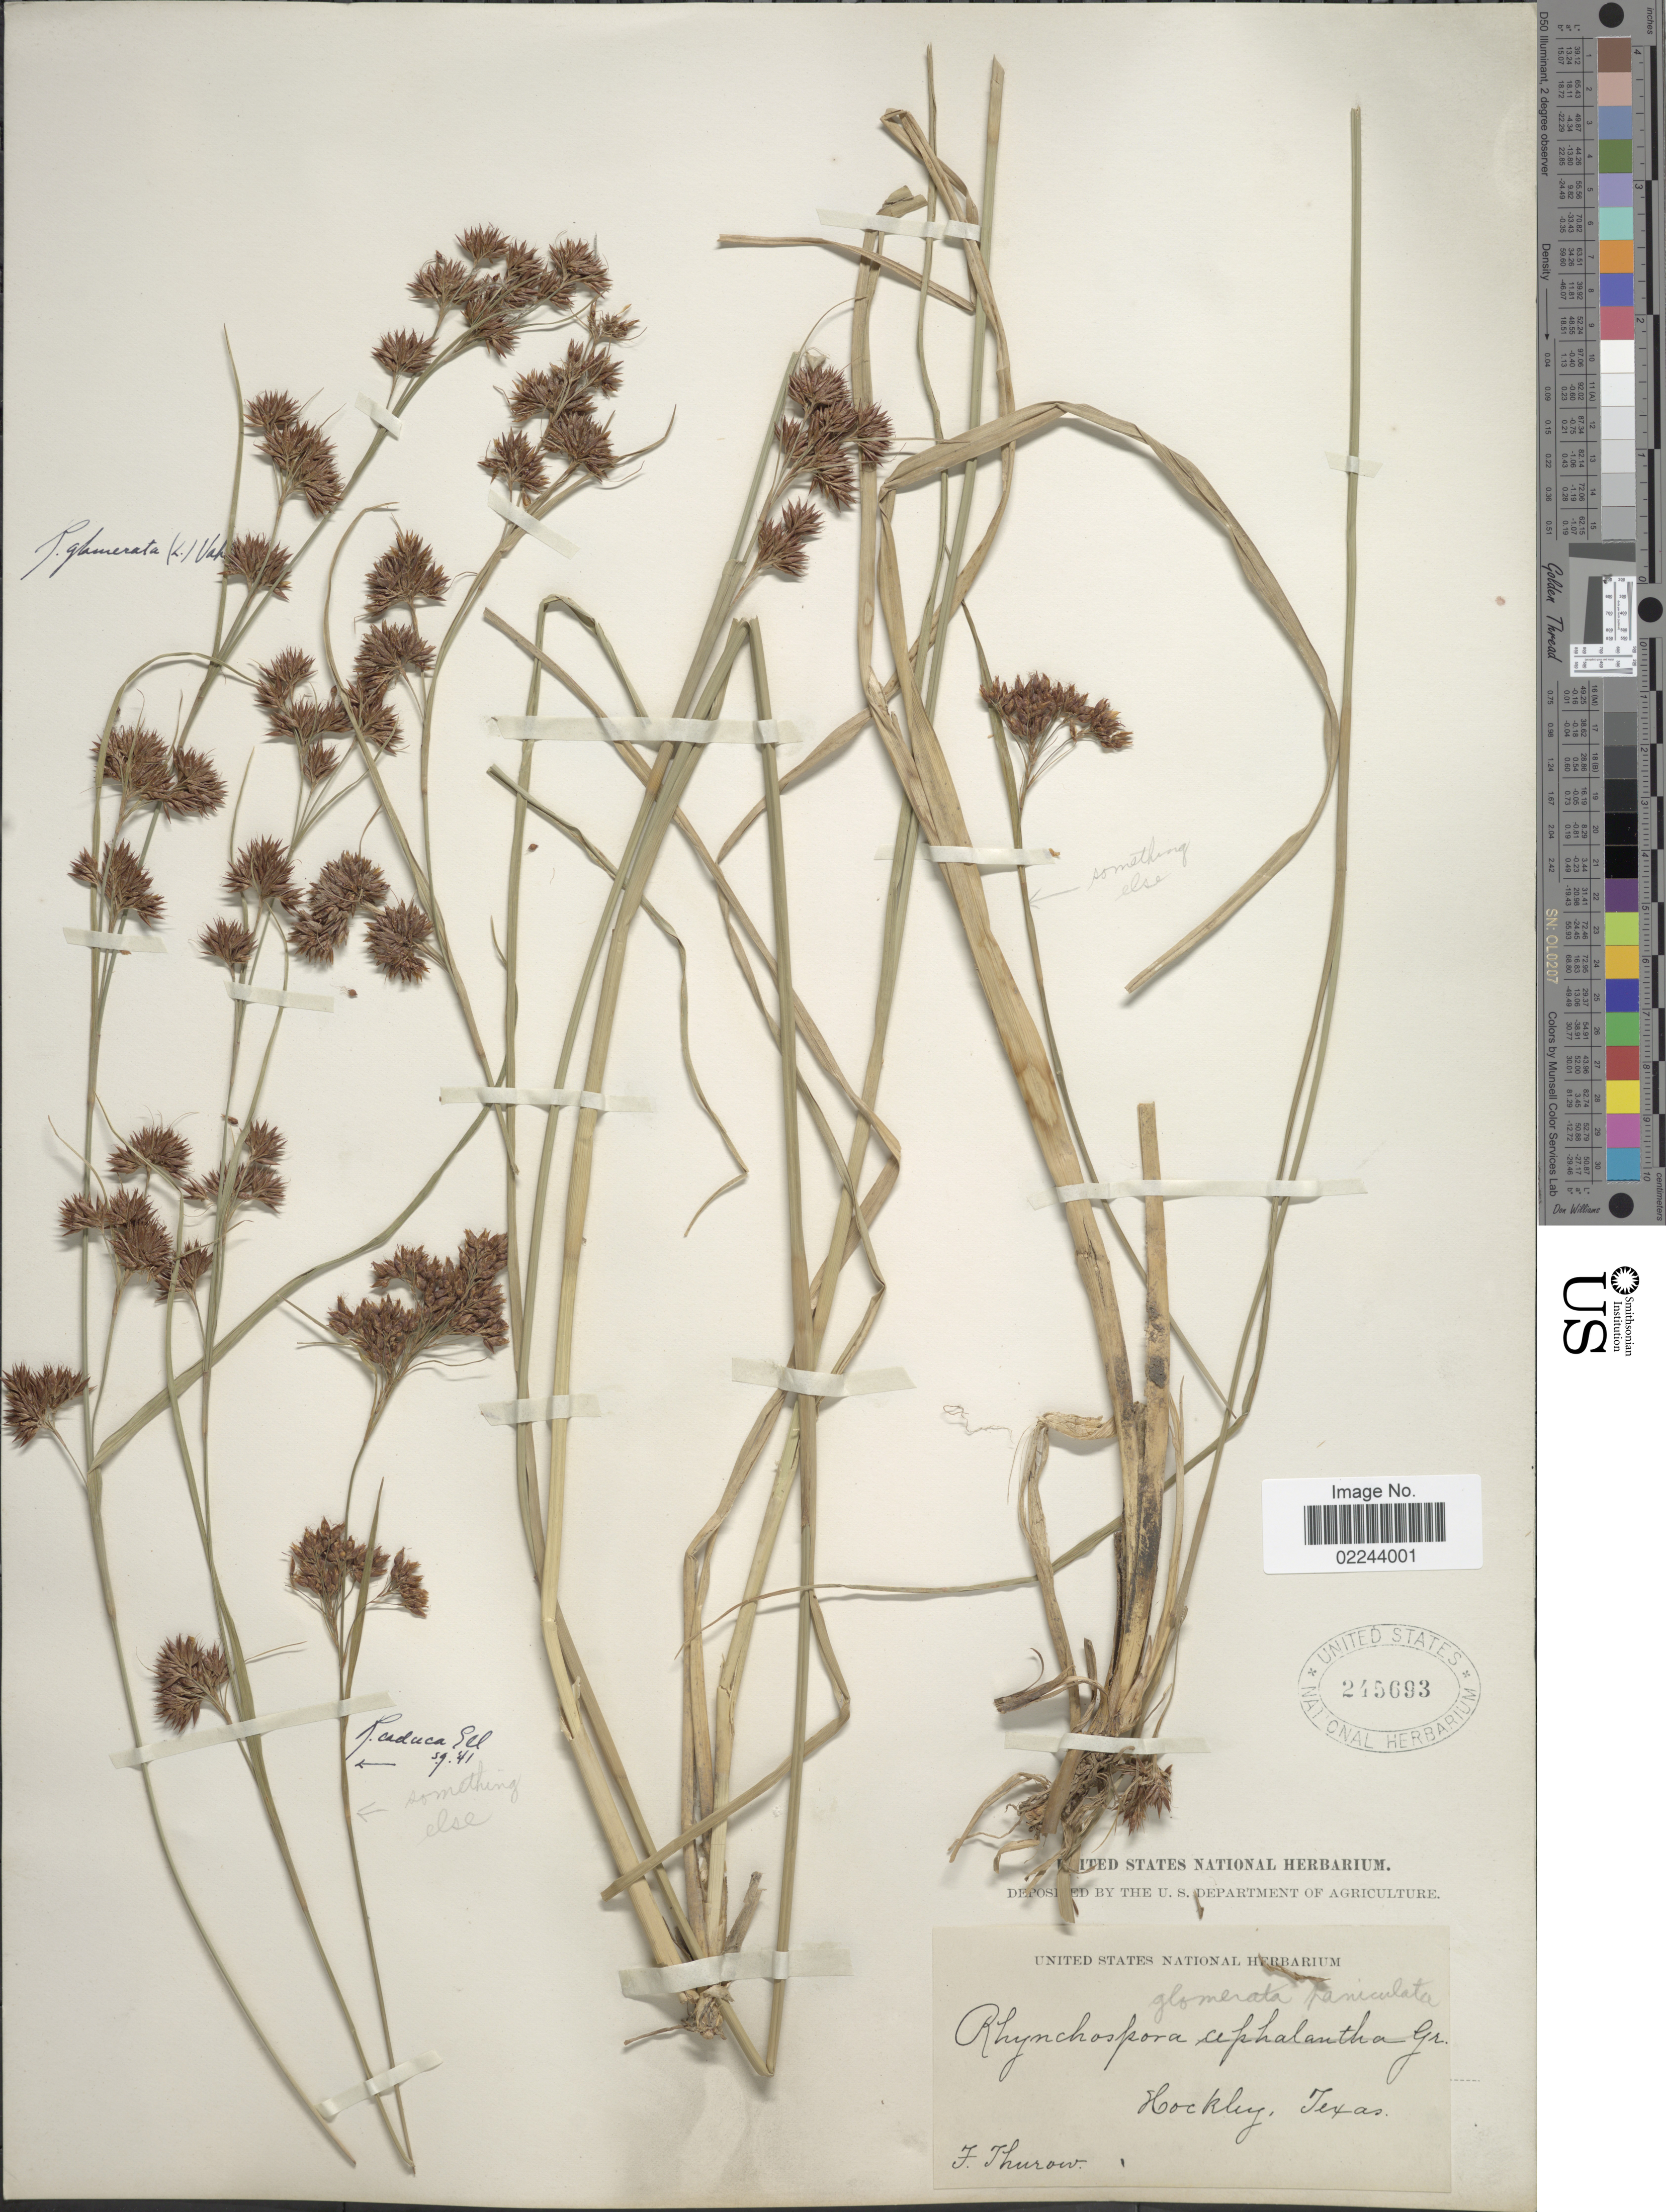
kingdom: Plantae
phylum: Tracheophyta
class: Liliopsida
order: Poales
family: Cyperaceae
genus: Rhynchospora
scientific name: Rhynchospora glomerata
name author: (L.) Vahl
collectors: F. W. Thurow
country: United States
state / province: Texas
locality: Hockley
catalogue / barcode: US 245693